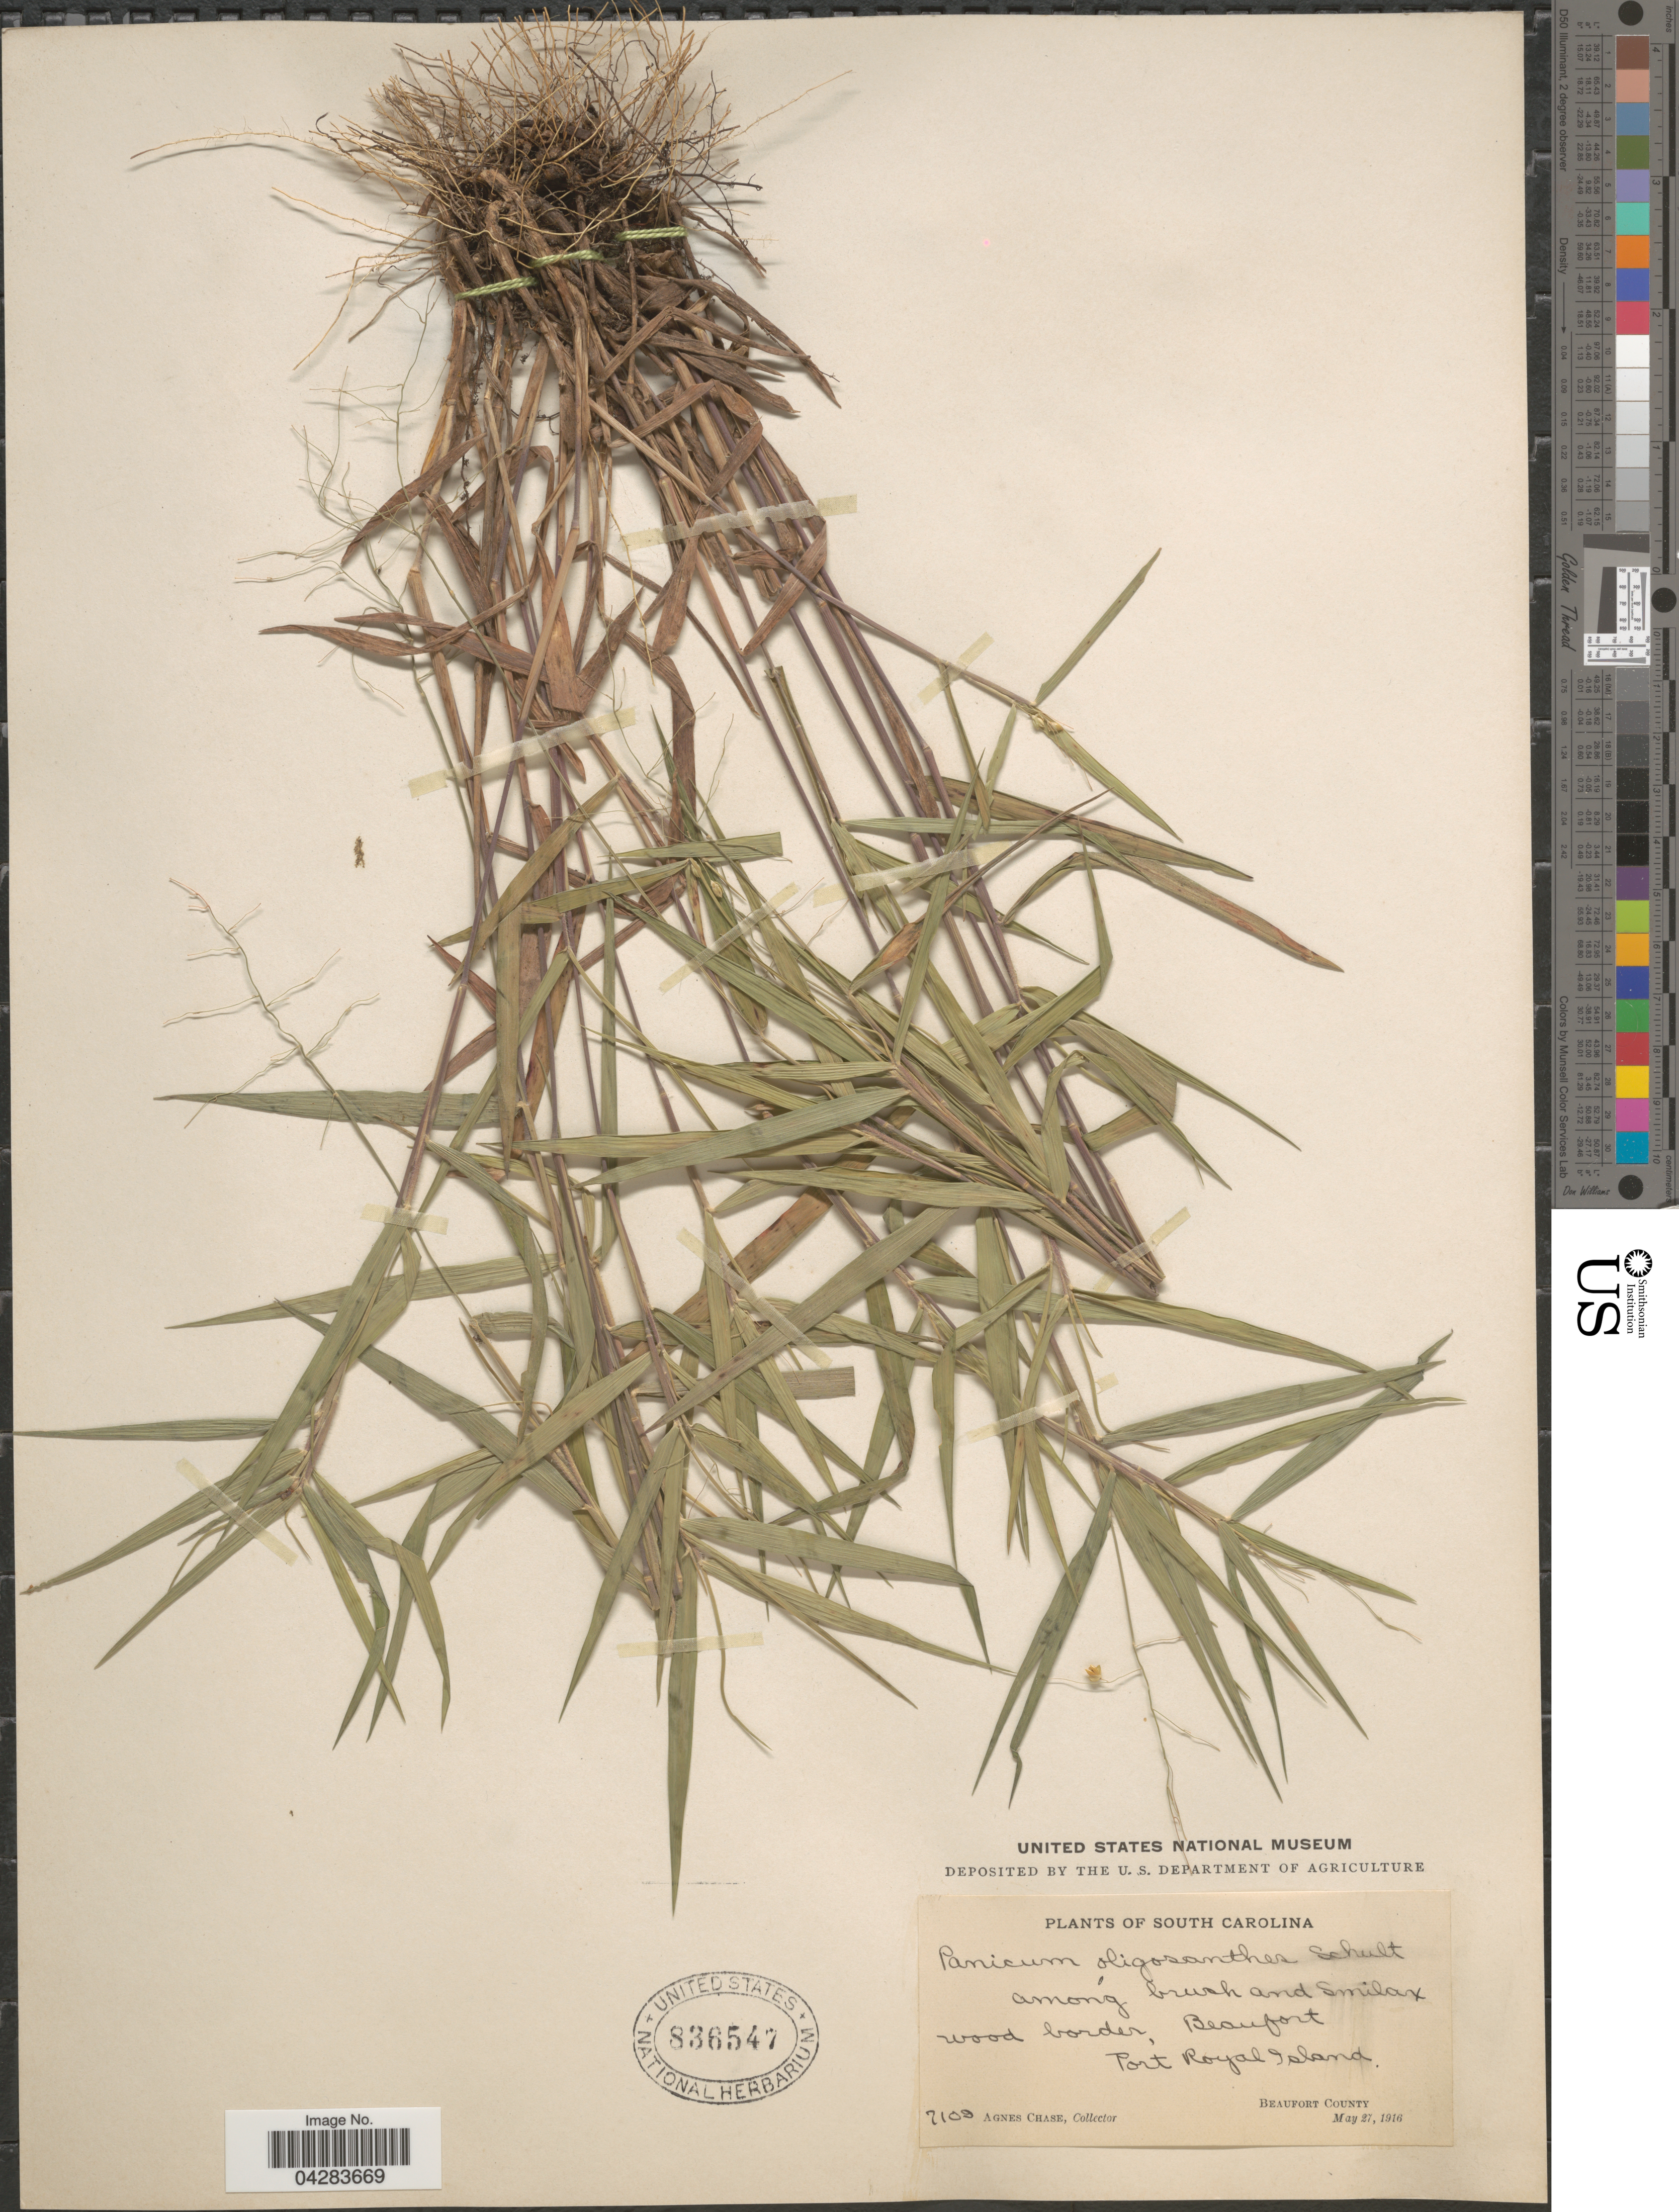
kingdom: Plantae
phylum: Tracheophyta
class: Liliopsida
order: Poales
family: Poaceae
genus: Dichanthelium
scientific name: Dichanthelium oligosanthes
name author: (Schult.) Gould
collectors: A. Chase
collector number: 7109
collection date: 1916-05-27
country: United States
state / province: South Carolina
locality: Beaufort. Port Royal Island. Beaufort County.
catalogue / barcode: US 836547